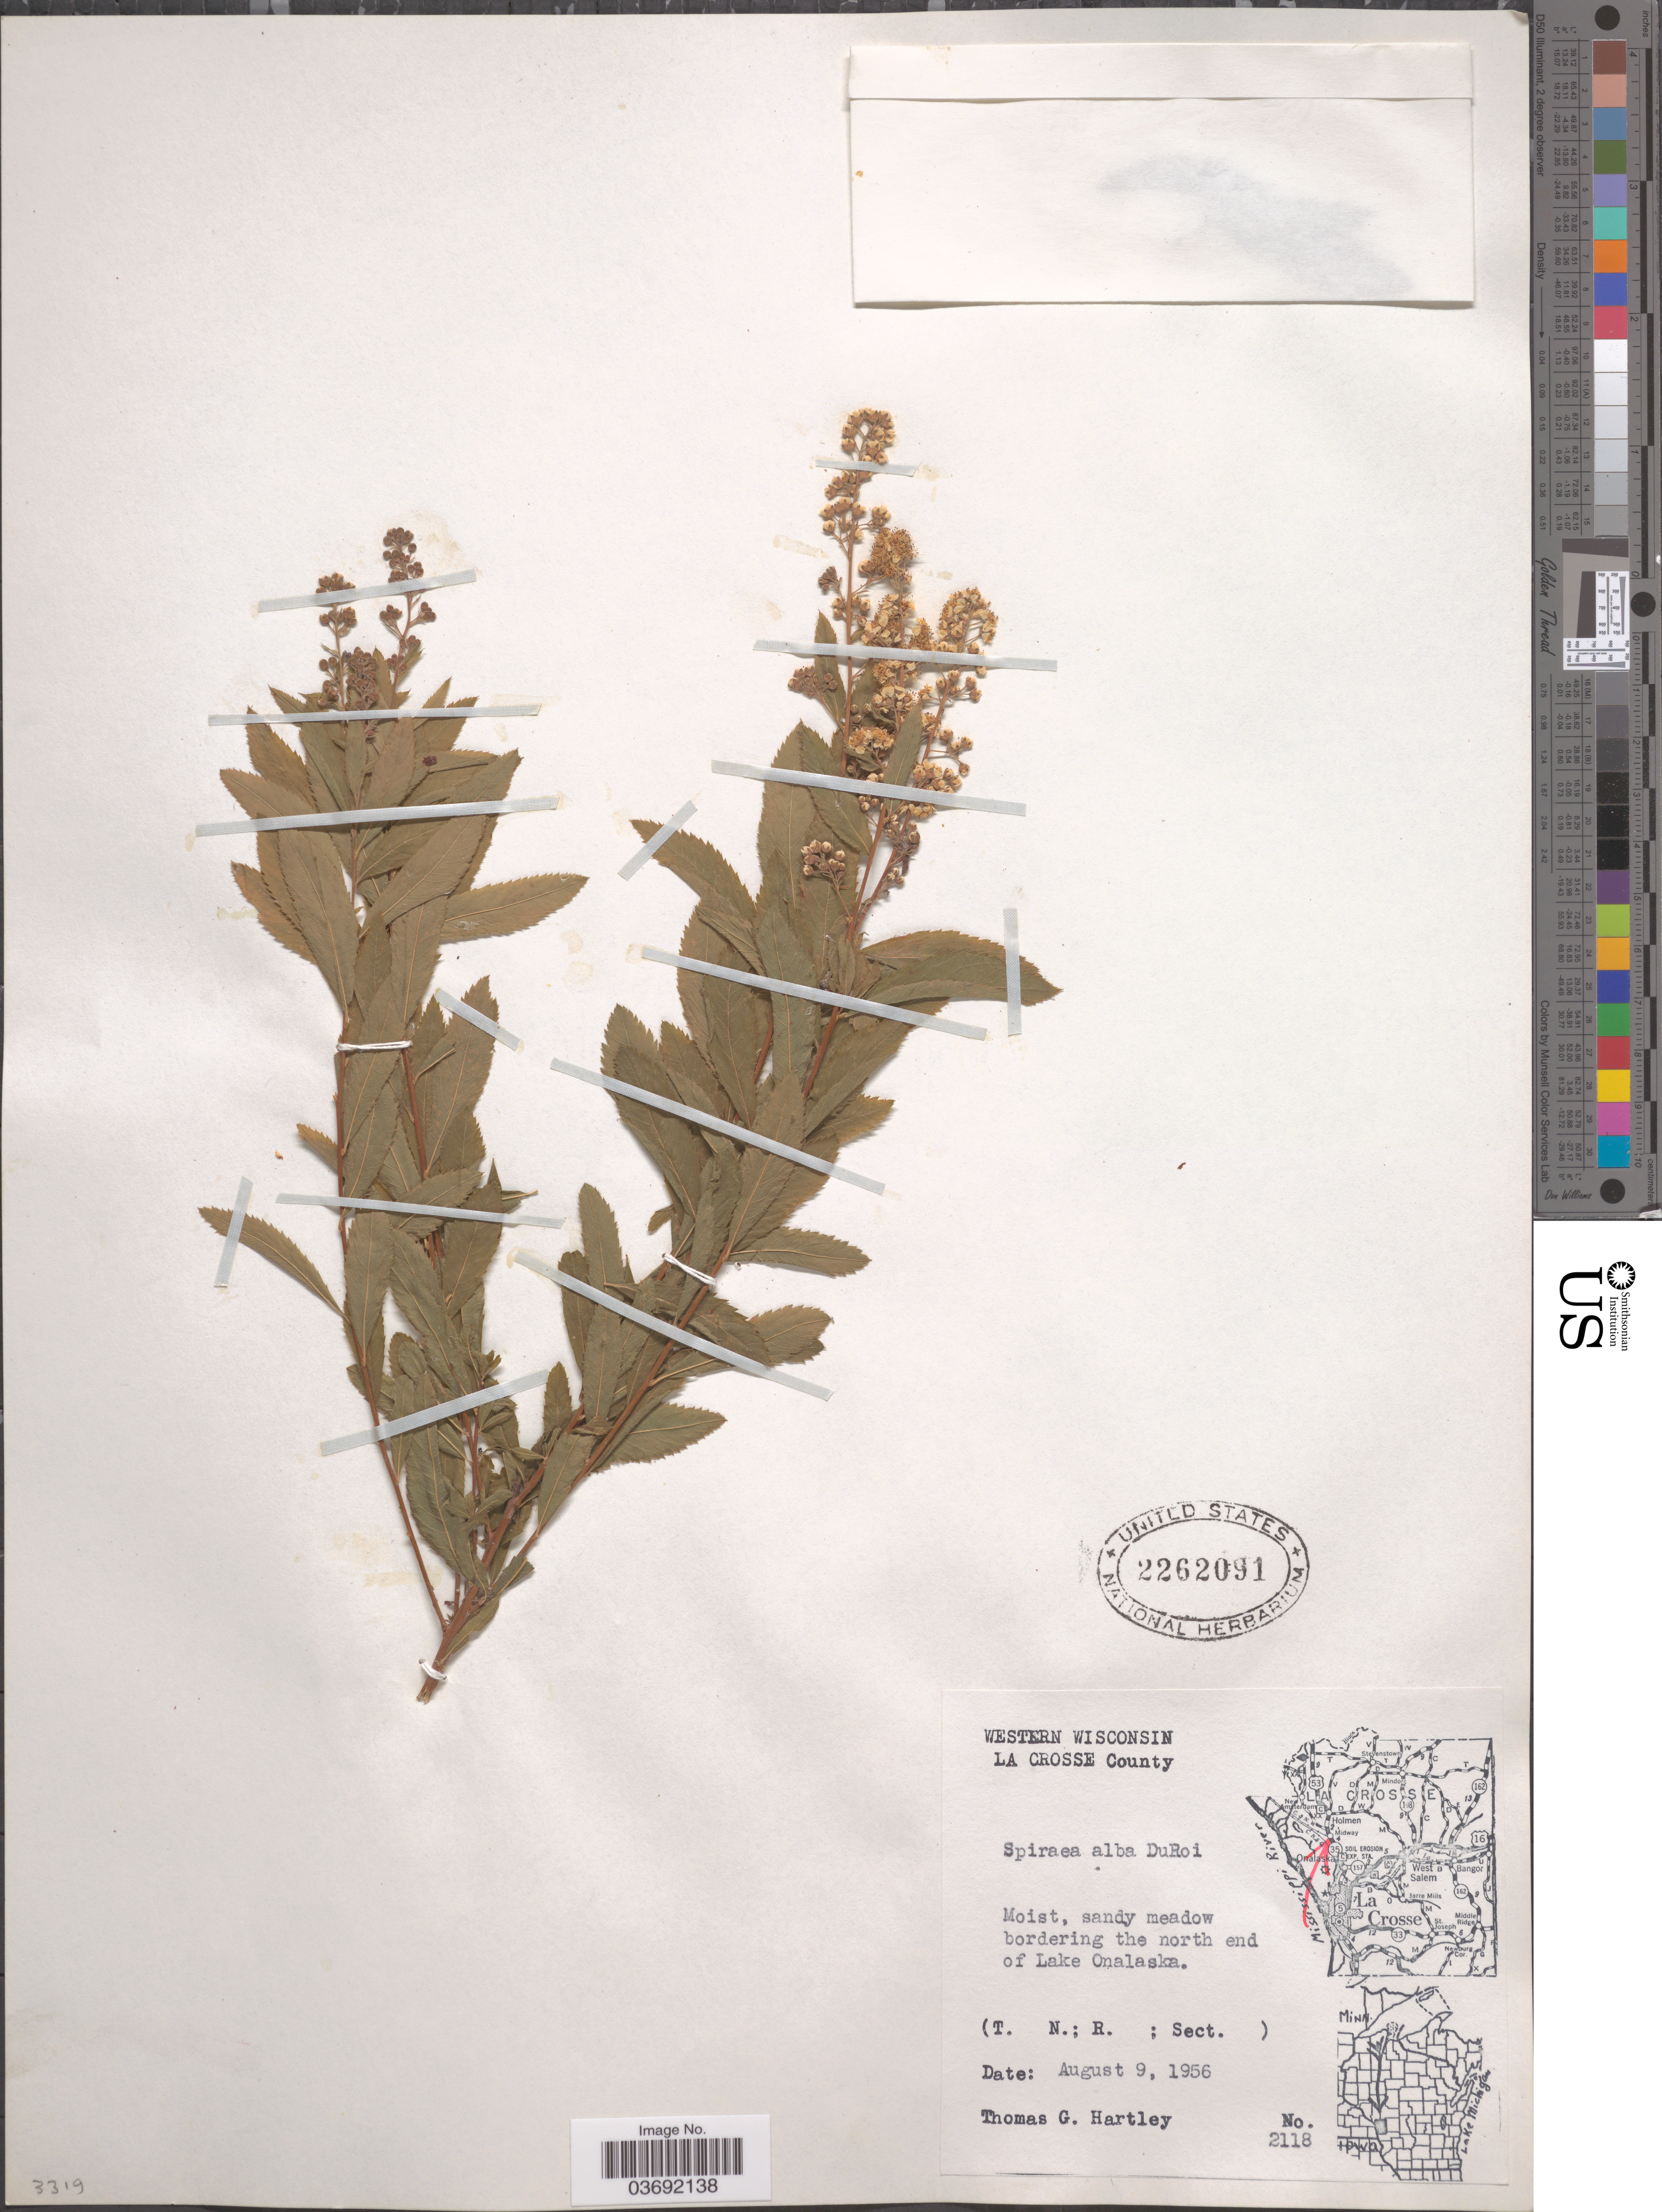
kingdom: Plantae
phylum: Tracheophyta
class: Magnoliopsida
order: Rosales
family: Rosaceae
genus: Spiraea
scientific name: Spiraea alba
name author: Du Roi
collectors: T. G. Hartley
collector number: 2118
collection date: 1956-08-09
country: United States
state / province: Wisconsin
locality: Western Wisconsin. La Crosse County. Sandy meadow bordering the north end of Lake Onalaska.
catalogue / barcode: US 2262091